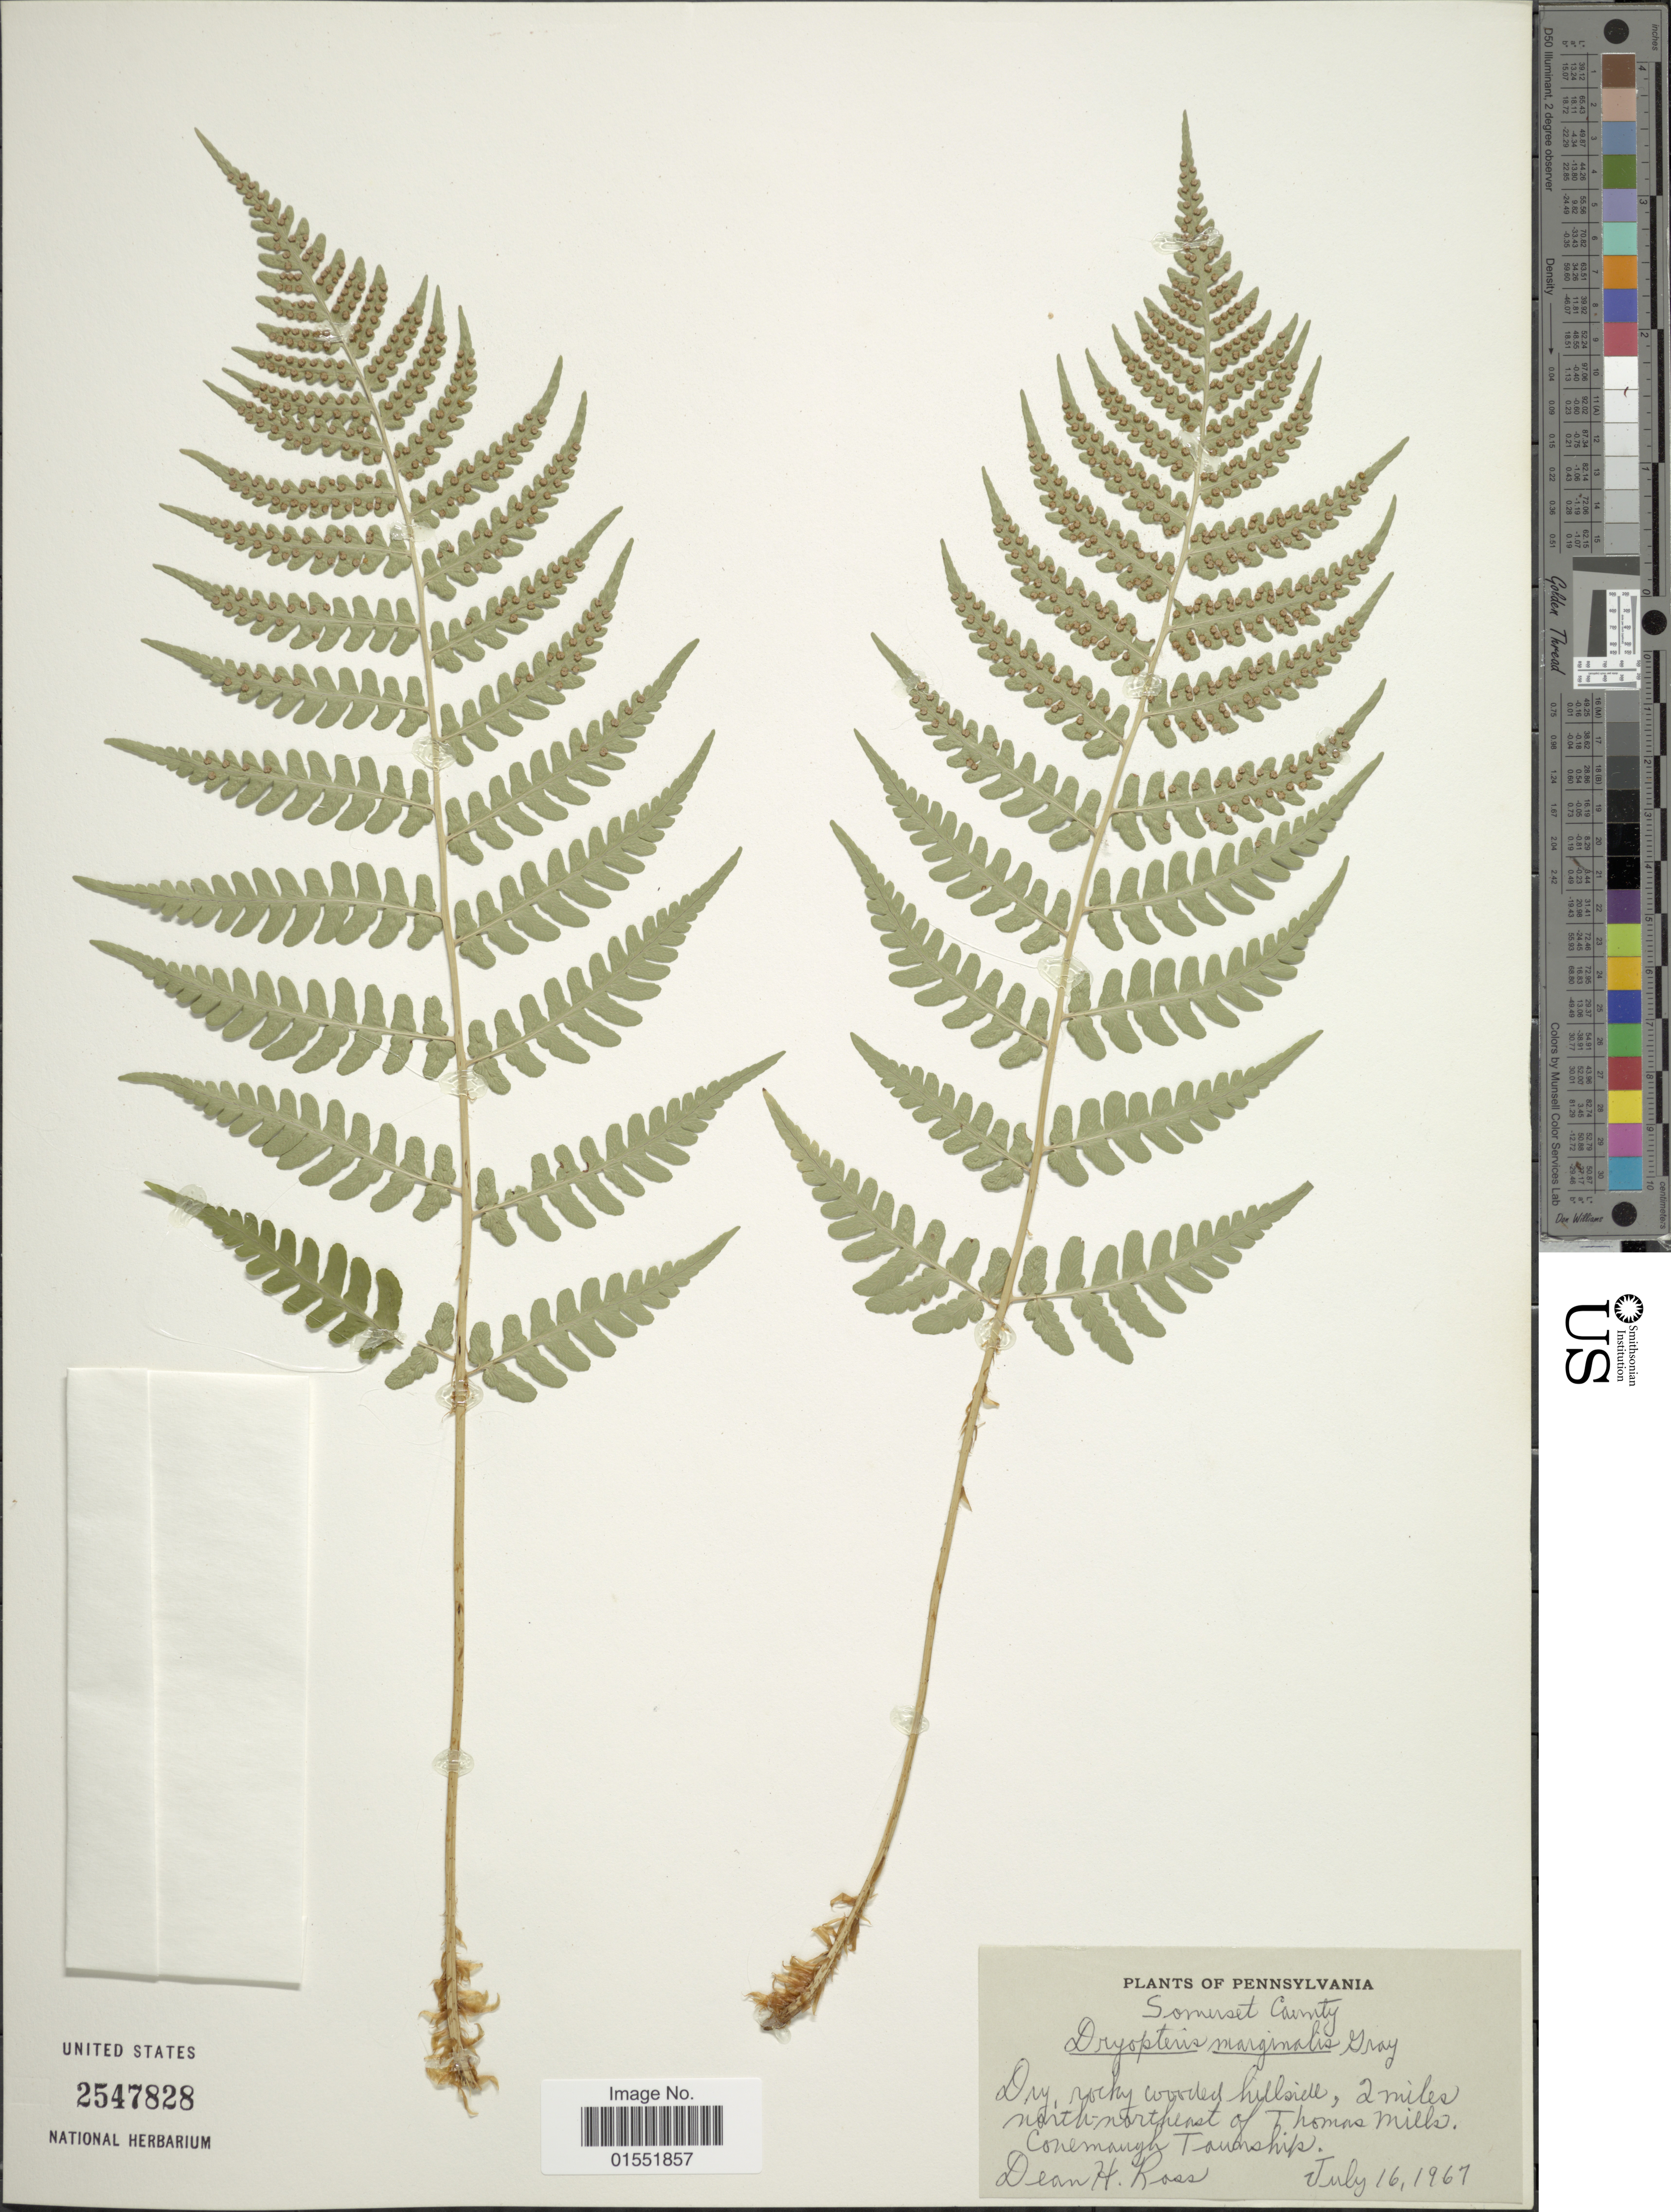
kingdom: Plantae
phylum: Tracheophyta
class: Polypodiopsida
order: Polypodiales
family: Dryopteridaceae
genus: Dryopteris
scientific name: Dryopteris marginalis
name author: (L.) A. Gray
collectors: D. Ross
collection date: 1967-07-16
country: United States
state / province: Pennsylvania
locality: Somerset County. 2 miles north-northeast of Thomas Mills. Conemaugh Township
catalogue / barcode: US 2547828